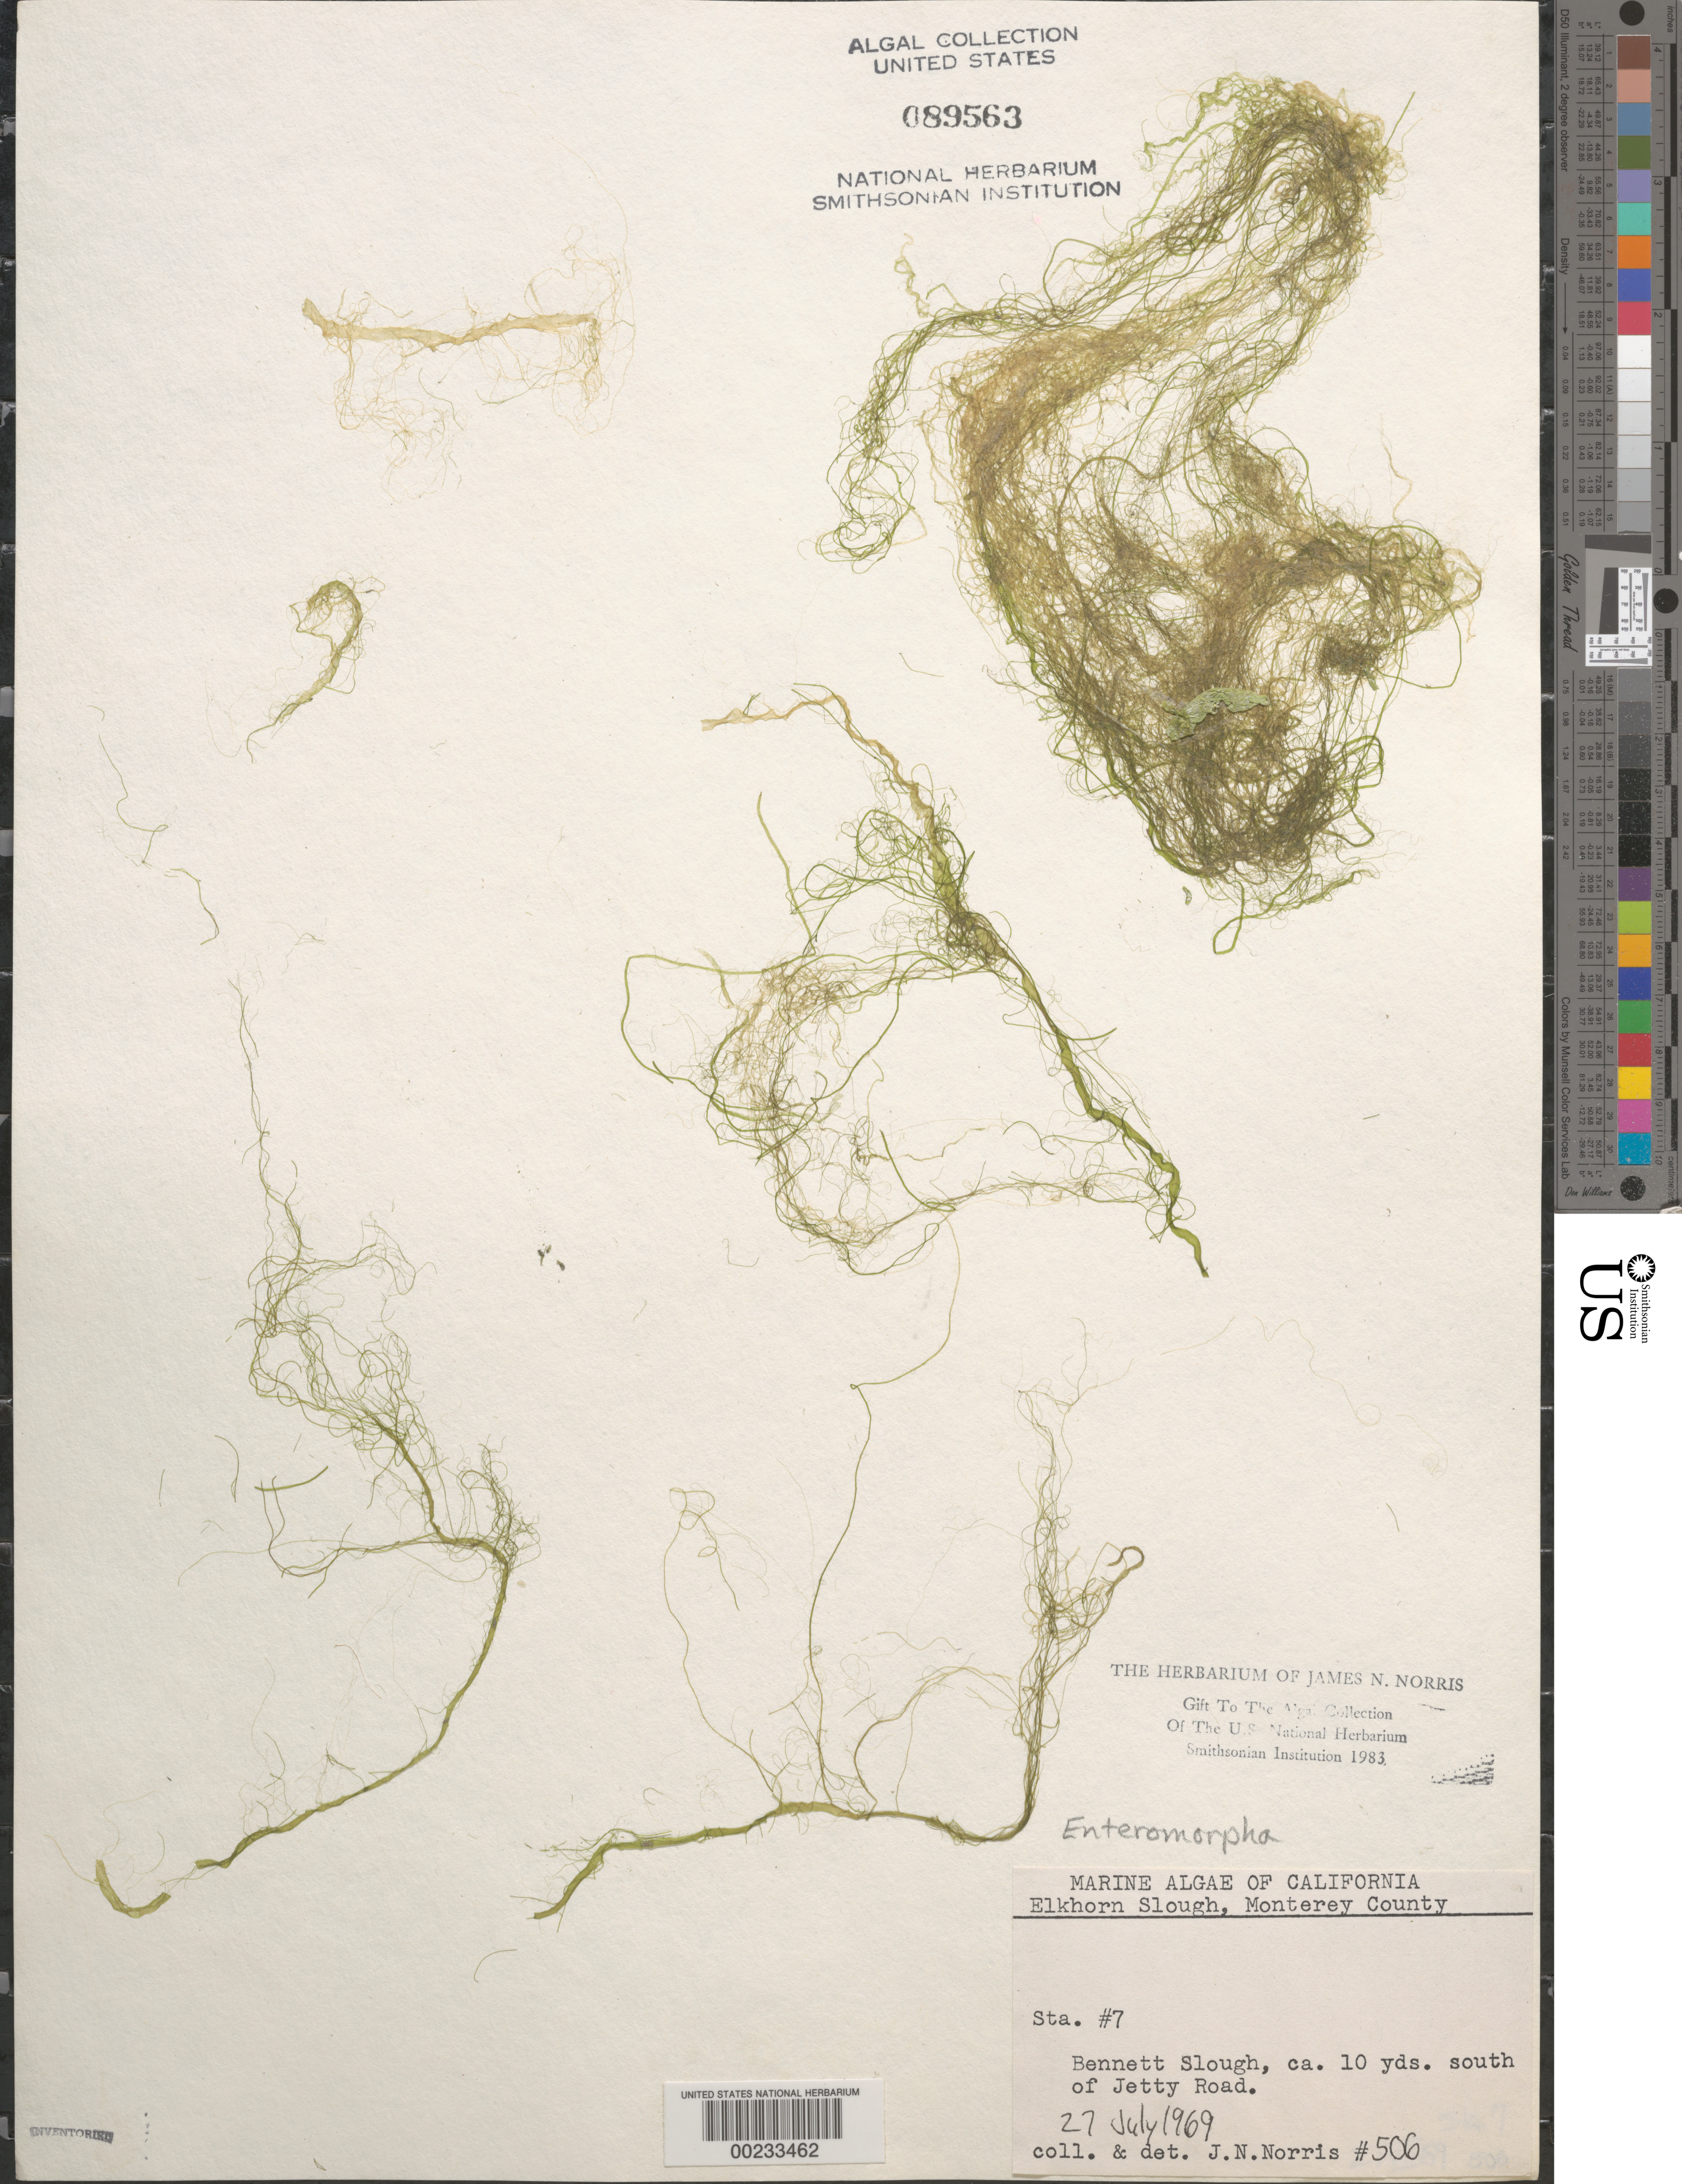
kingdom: Plantae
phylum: Chlorophyta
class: Ulvophyceae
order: Ulvales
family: Ulvaceae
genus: Ulva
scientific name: Ulva sp.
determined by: Algae name updating Project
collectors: J. N. Norris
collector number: JN-506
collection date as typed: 27 Jul 1969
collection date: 1969-07-27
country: United States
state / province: California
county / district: Monterey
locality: Bennett Slough, Elkhorn Slough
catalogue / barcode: US 89563